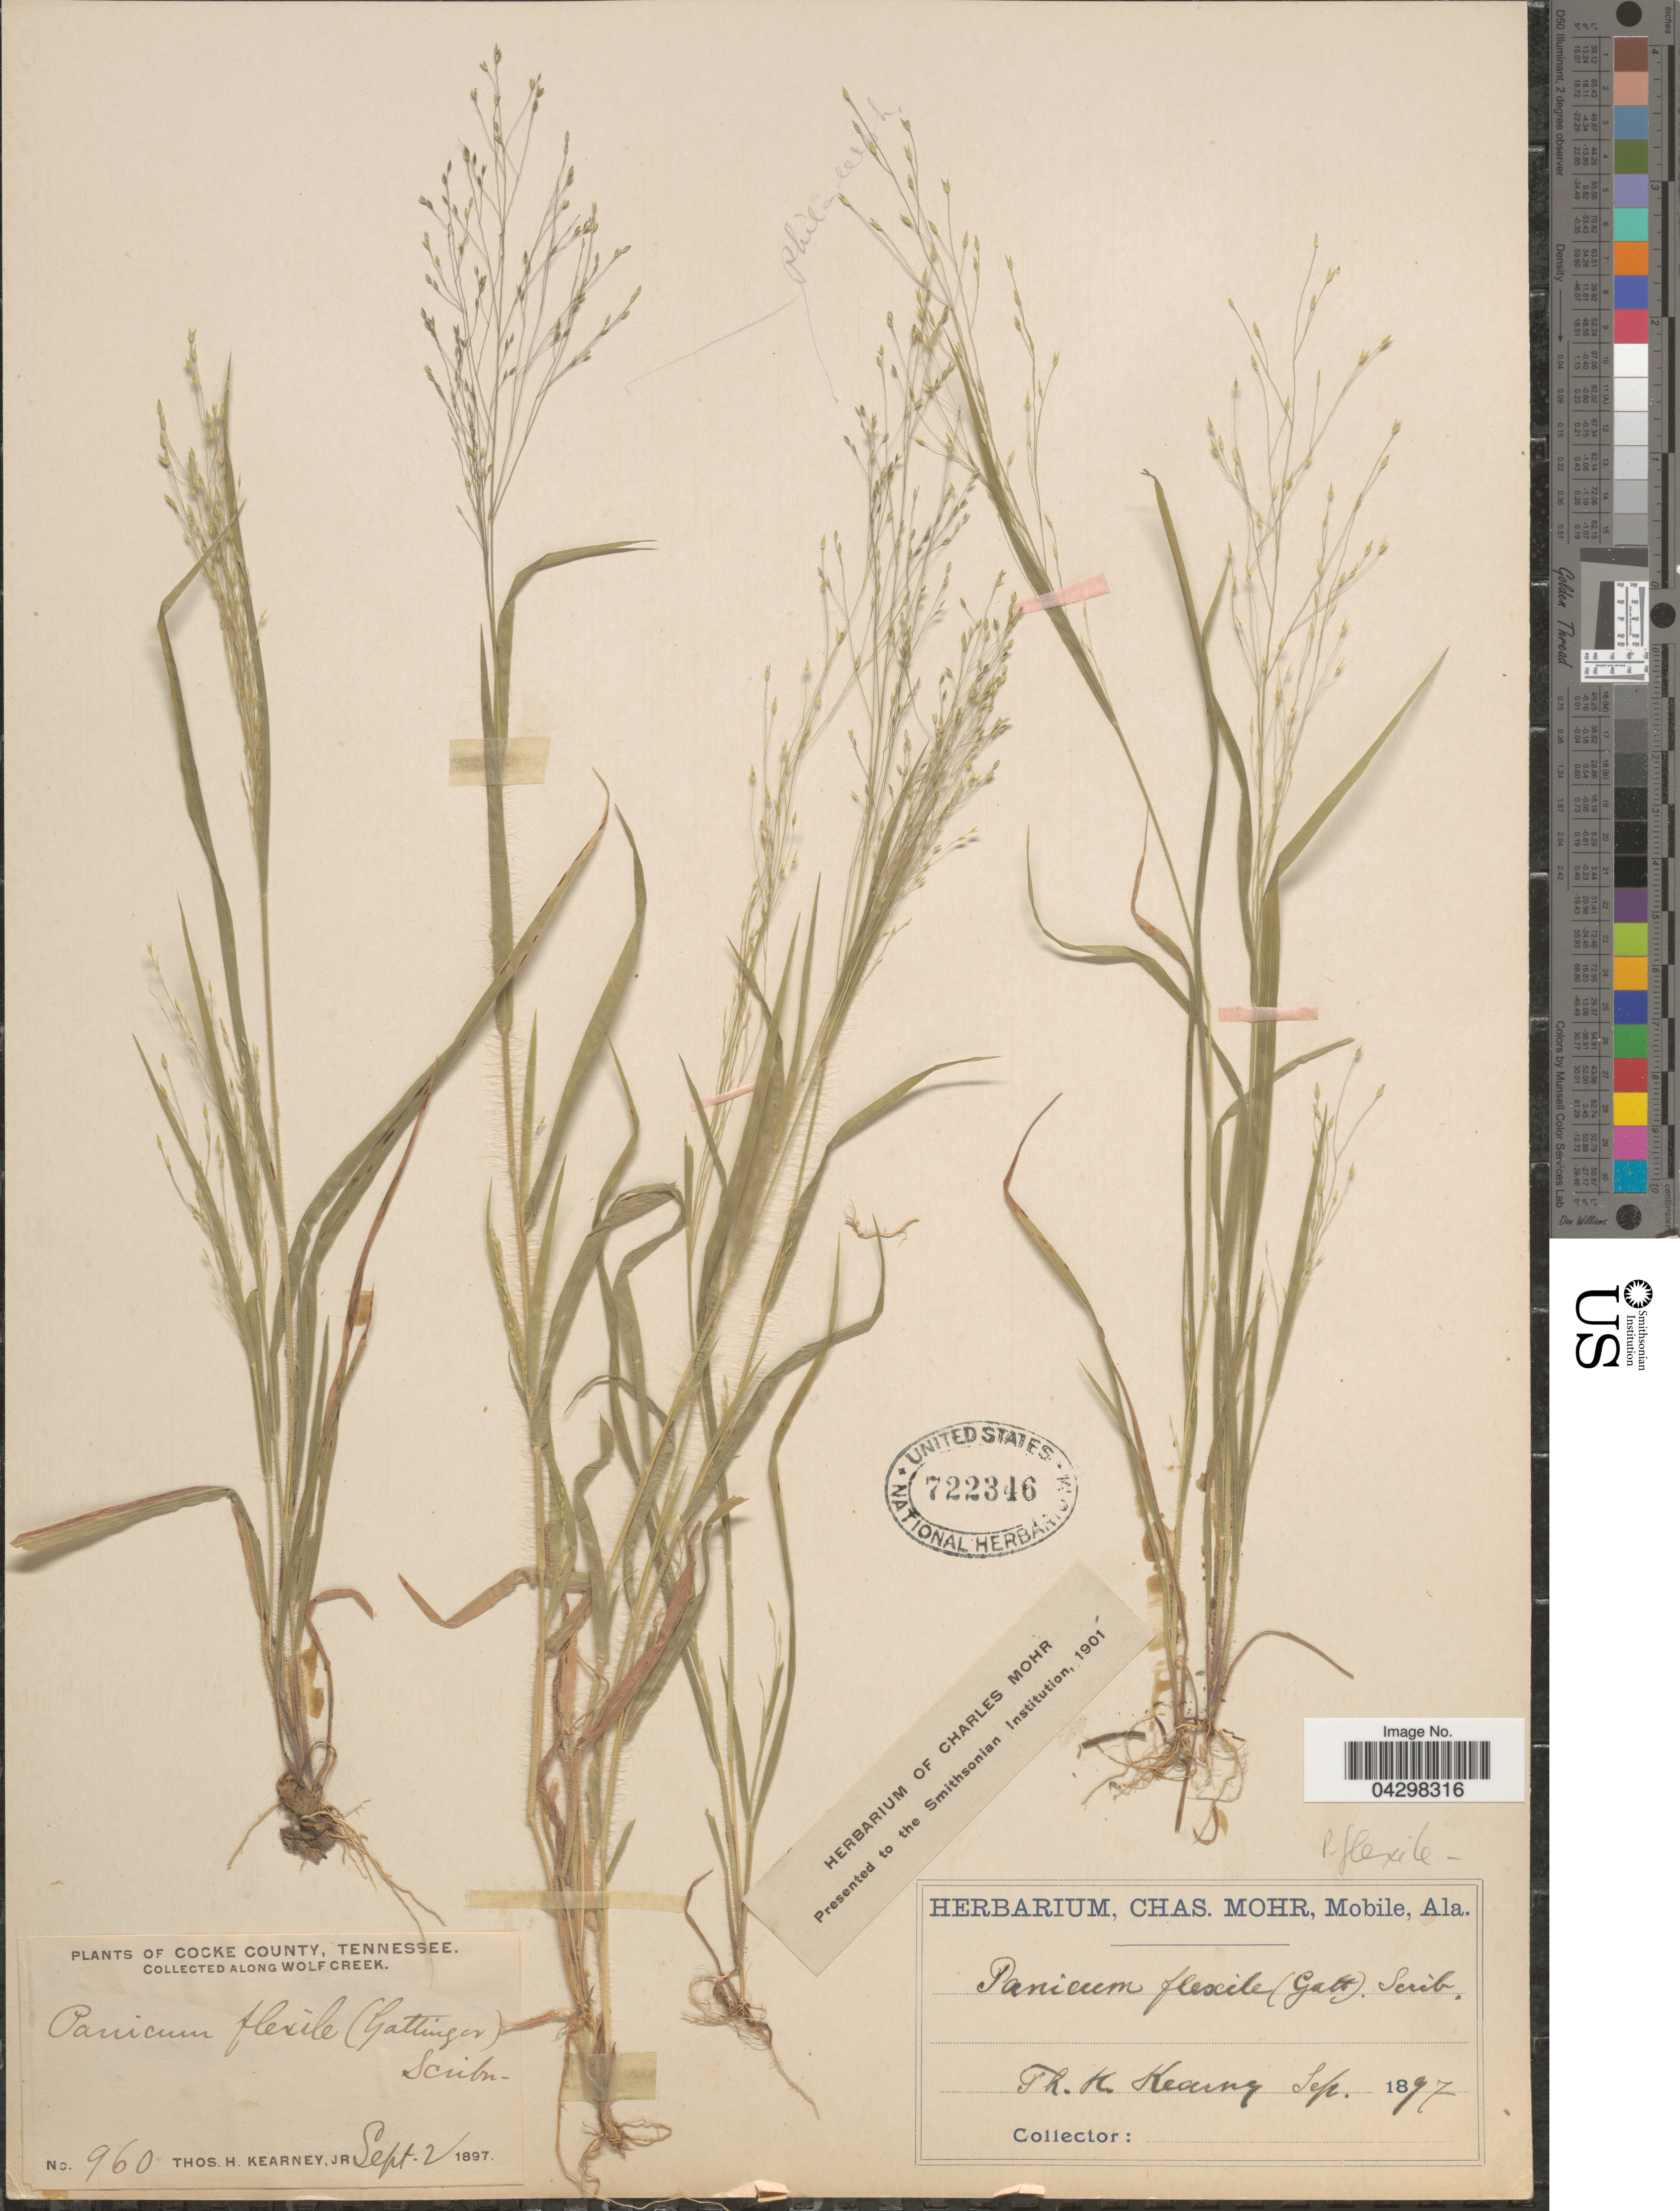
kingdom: Plantae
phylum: Tracheophyta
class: Liliopsida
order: Poales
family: Poaceae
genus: Panicum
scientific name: Panicum flexile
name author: (Gatt.) Scribn.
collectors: T. H. Kearney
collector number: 960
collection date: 1897-09-02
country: United States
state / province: Tennessee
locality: Cocke County. Along Wolf Creek.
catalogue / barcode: US 722346